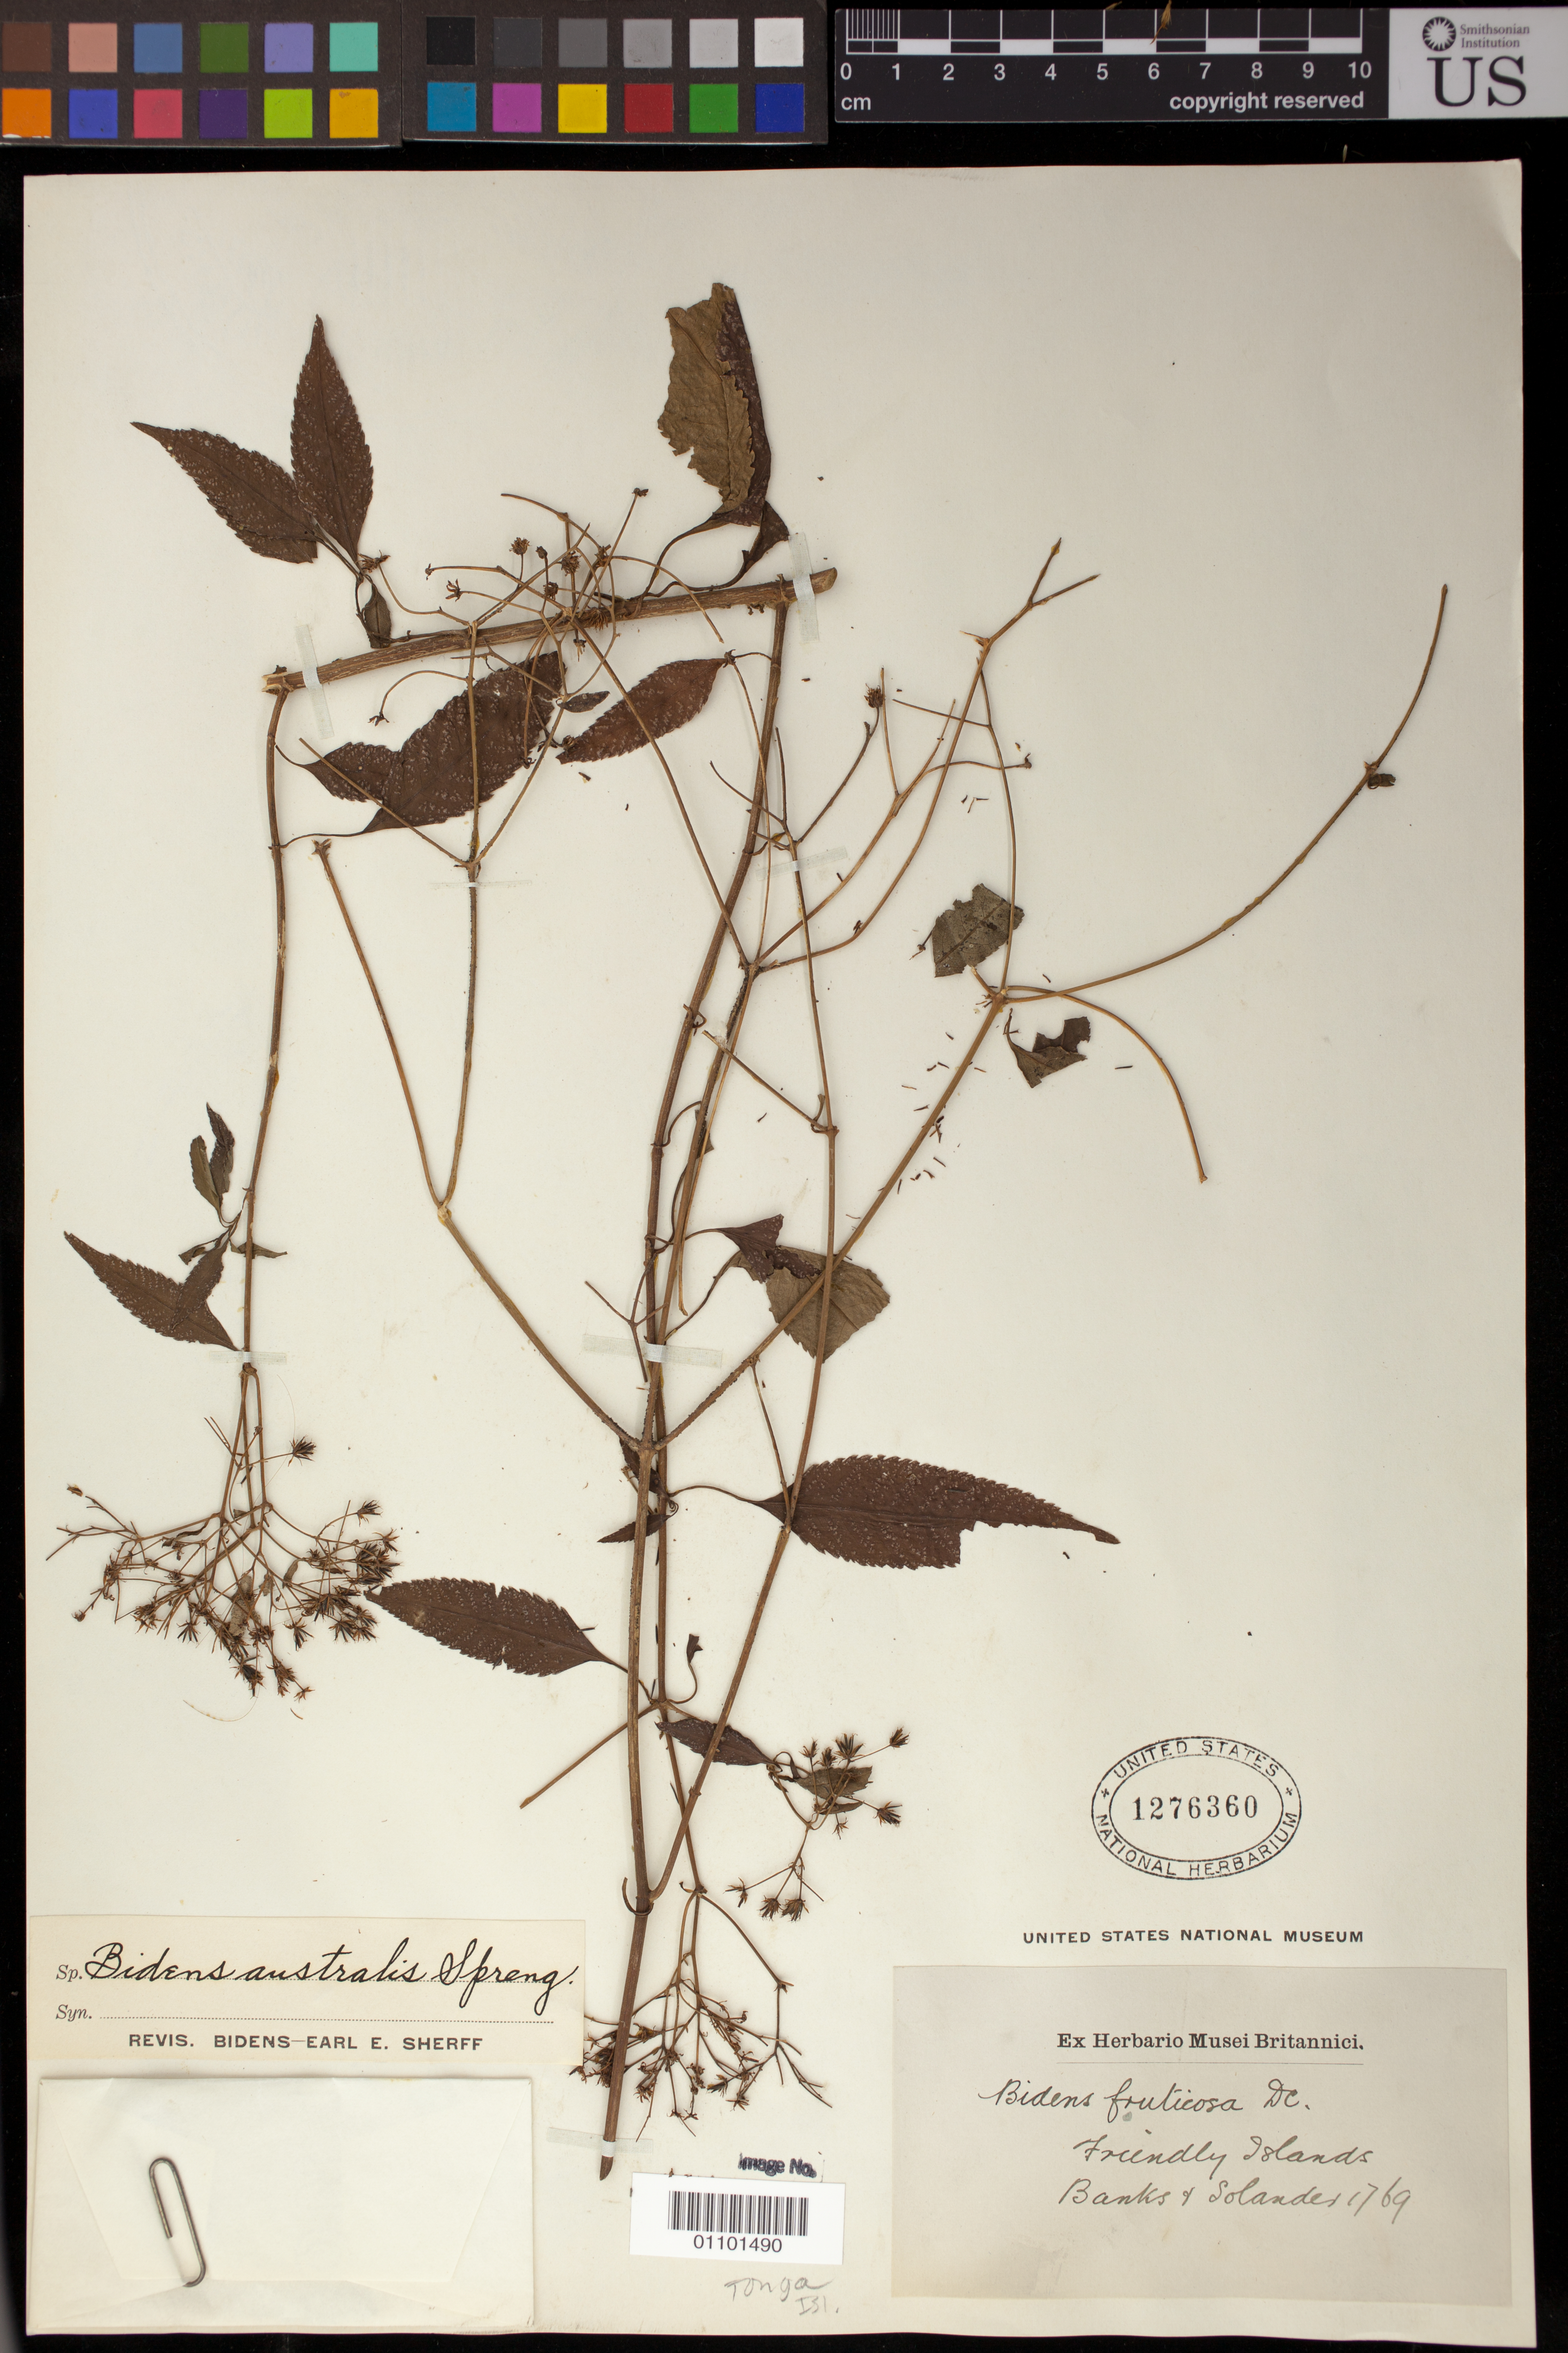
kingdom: Plantae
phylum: Tracheophyta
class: Magnoliopsida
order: Asterales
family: Asteraceae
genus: Bidens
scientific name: Bidens australis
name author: Spreng.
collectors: J. Banks & D. C. Solander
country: Tonga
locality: Friendly Islands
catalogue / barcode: US 1276360